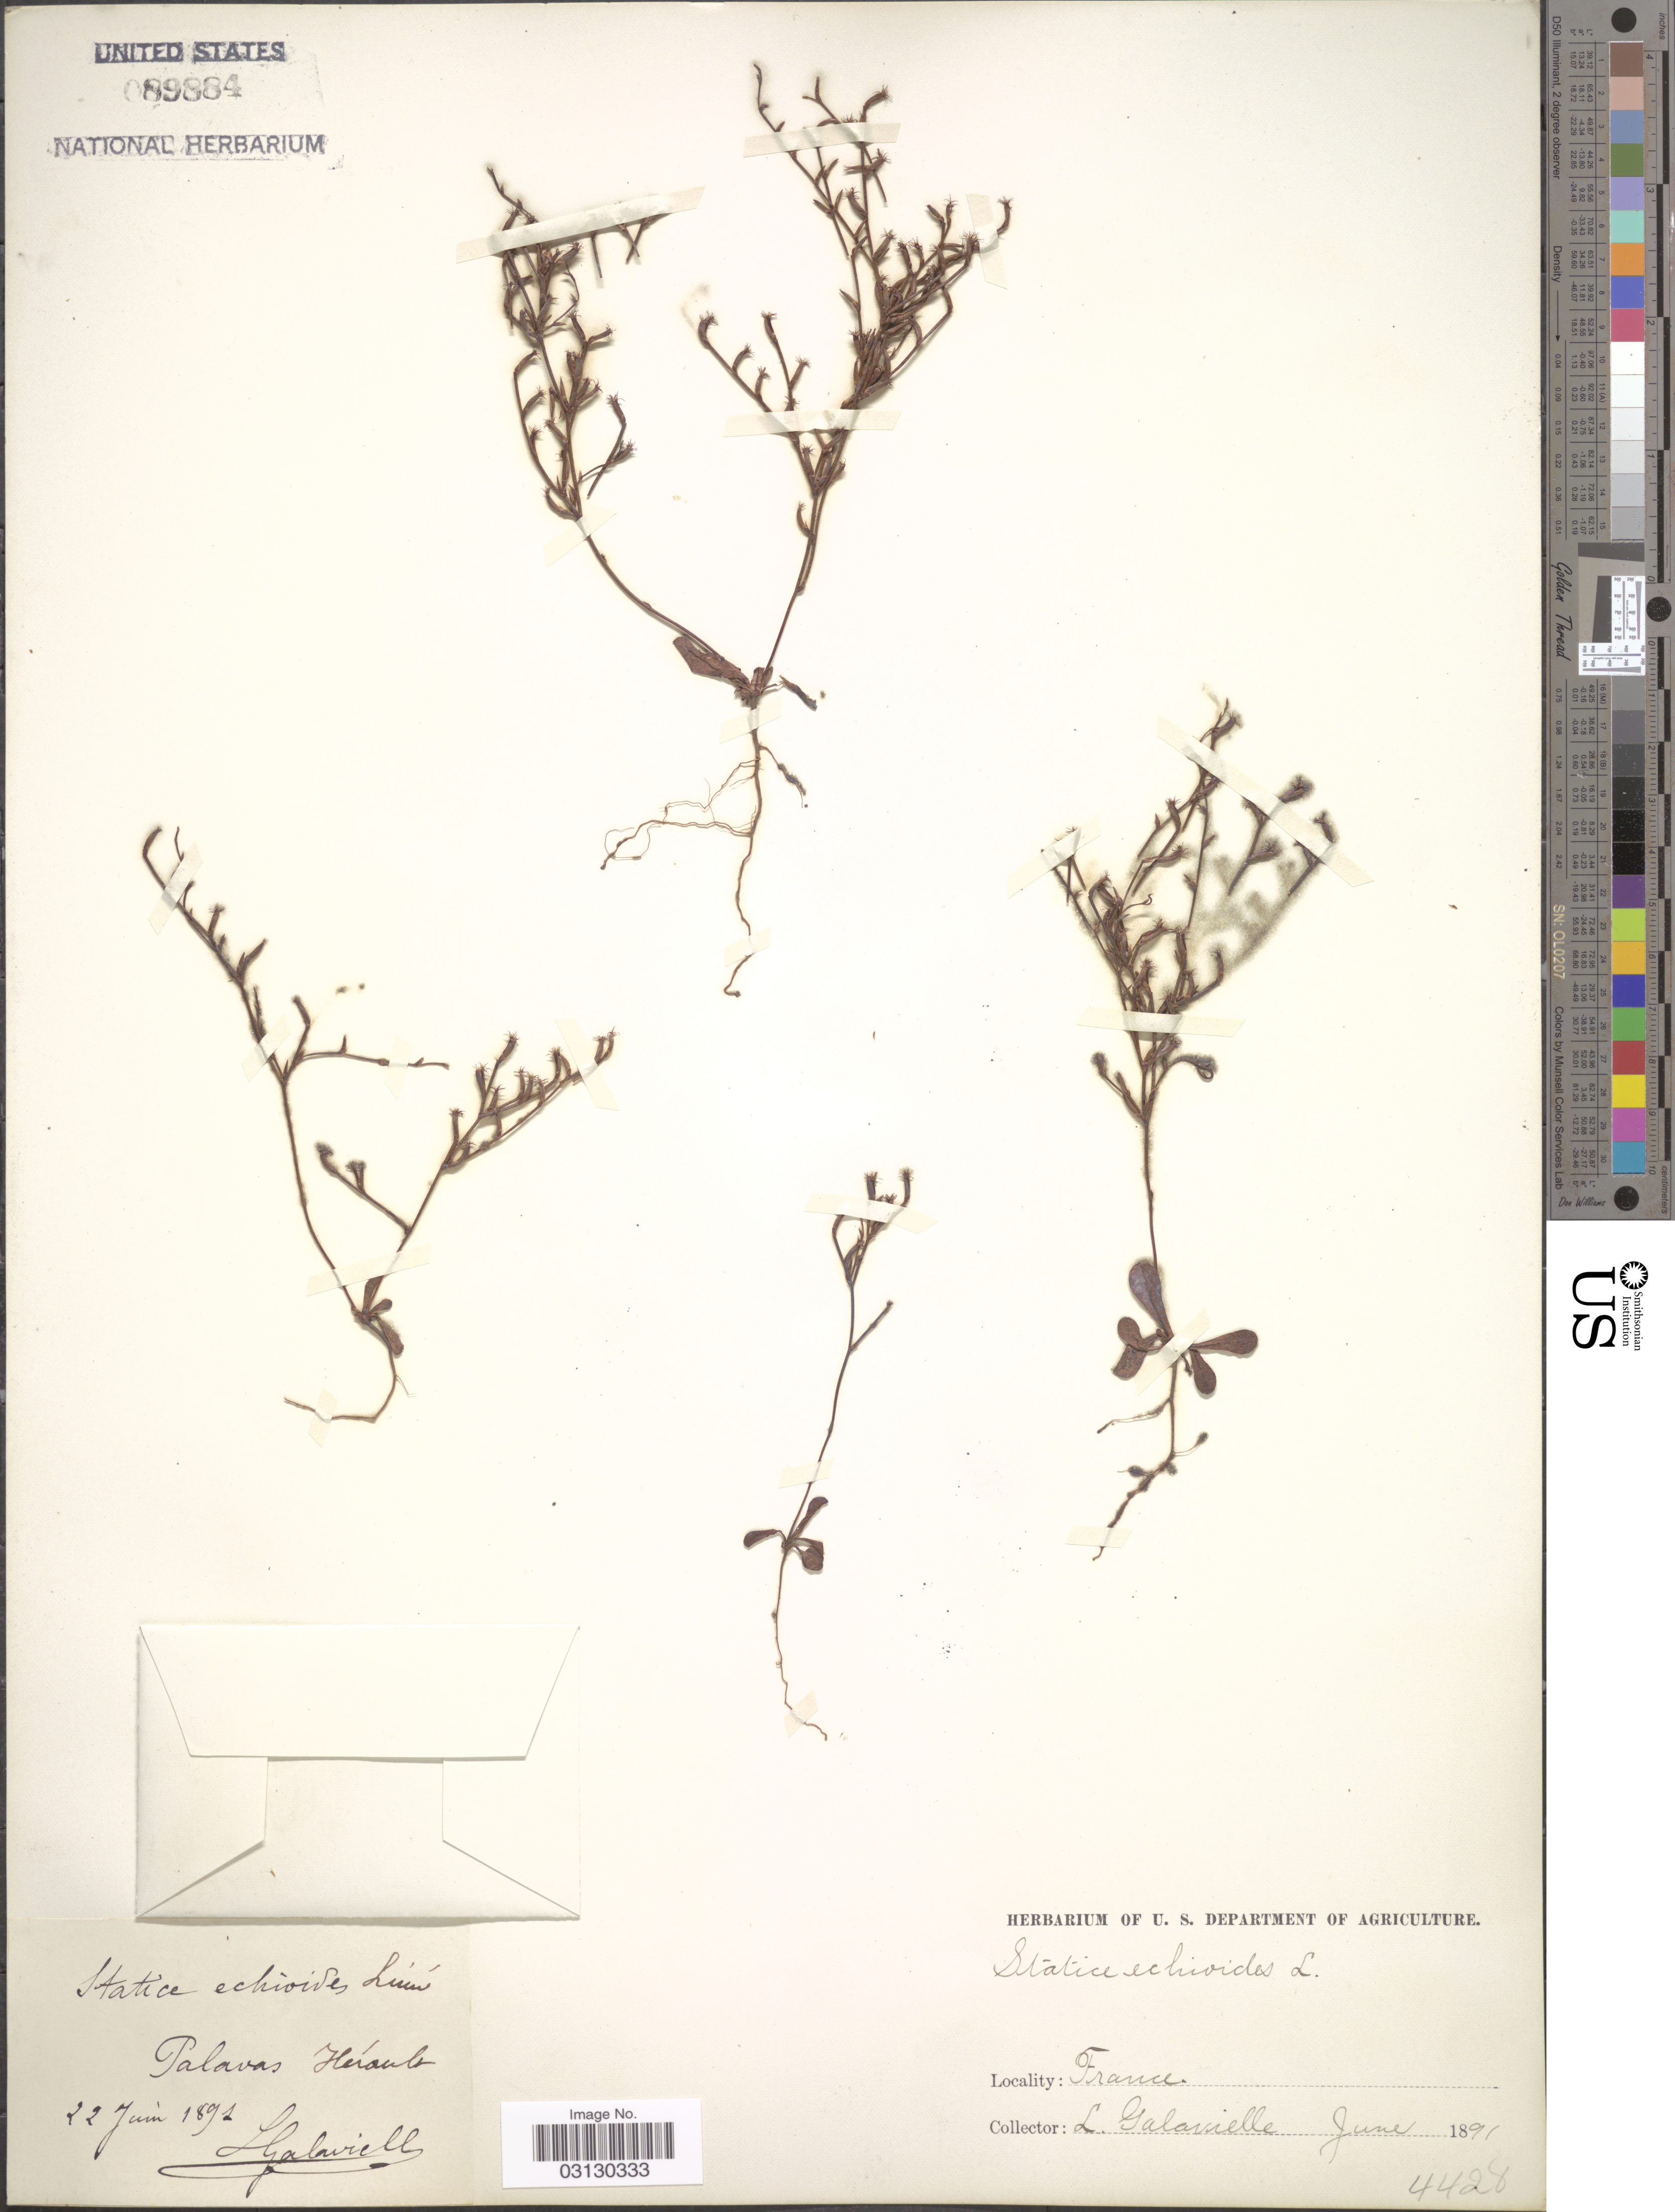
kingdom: Plantae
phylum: Tracheophyta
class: Magnoliopsida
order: Caryophyllales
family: Plumbaginaceae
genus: Limonium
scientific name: Limonium echioides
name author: (L.) Mill.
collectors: L. Galaviell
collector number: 4428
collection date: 1891-06-22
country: France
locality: Palavas Hérault.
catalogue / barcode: US 89884